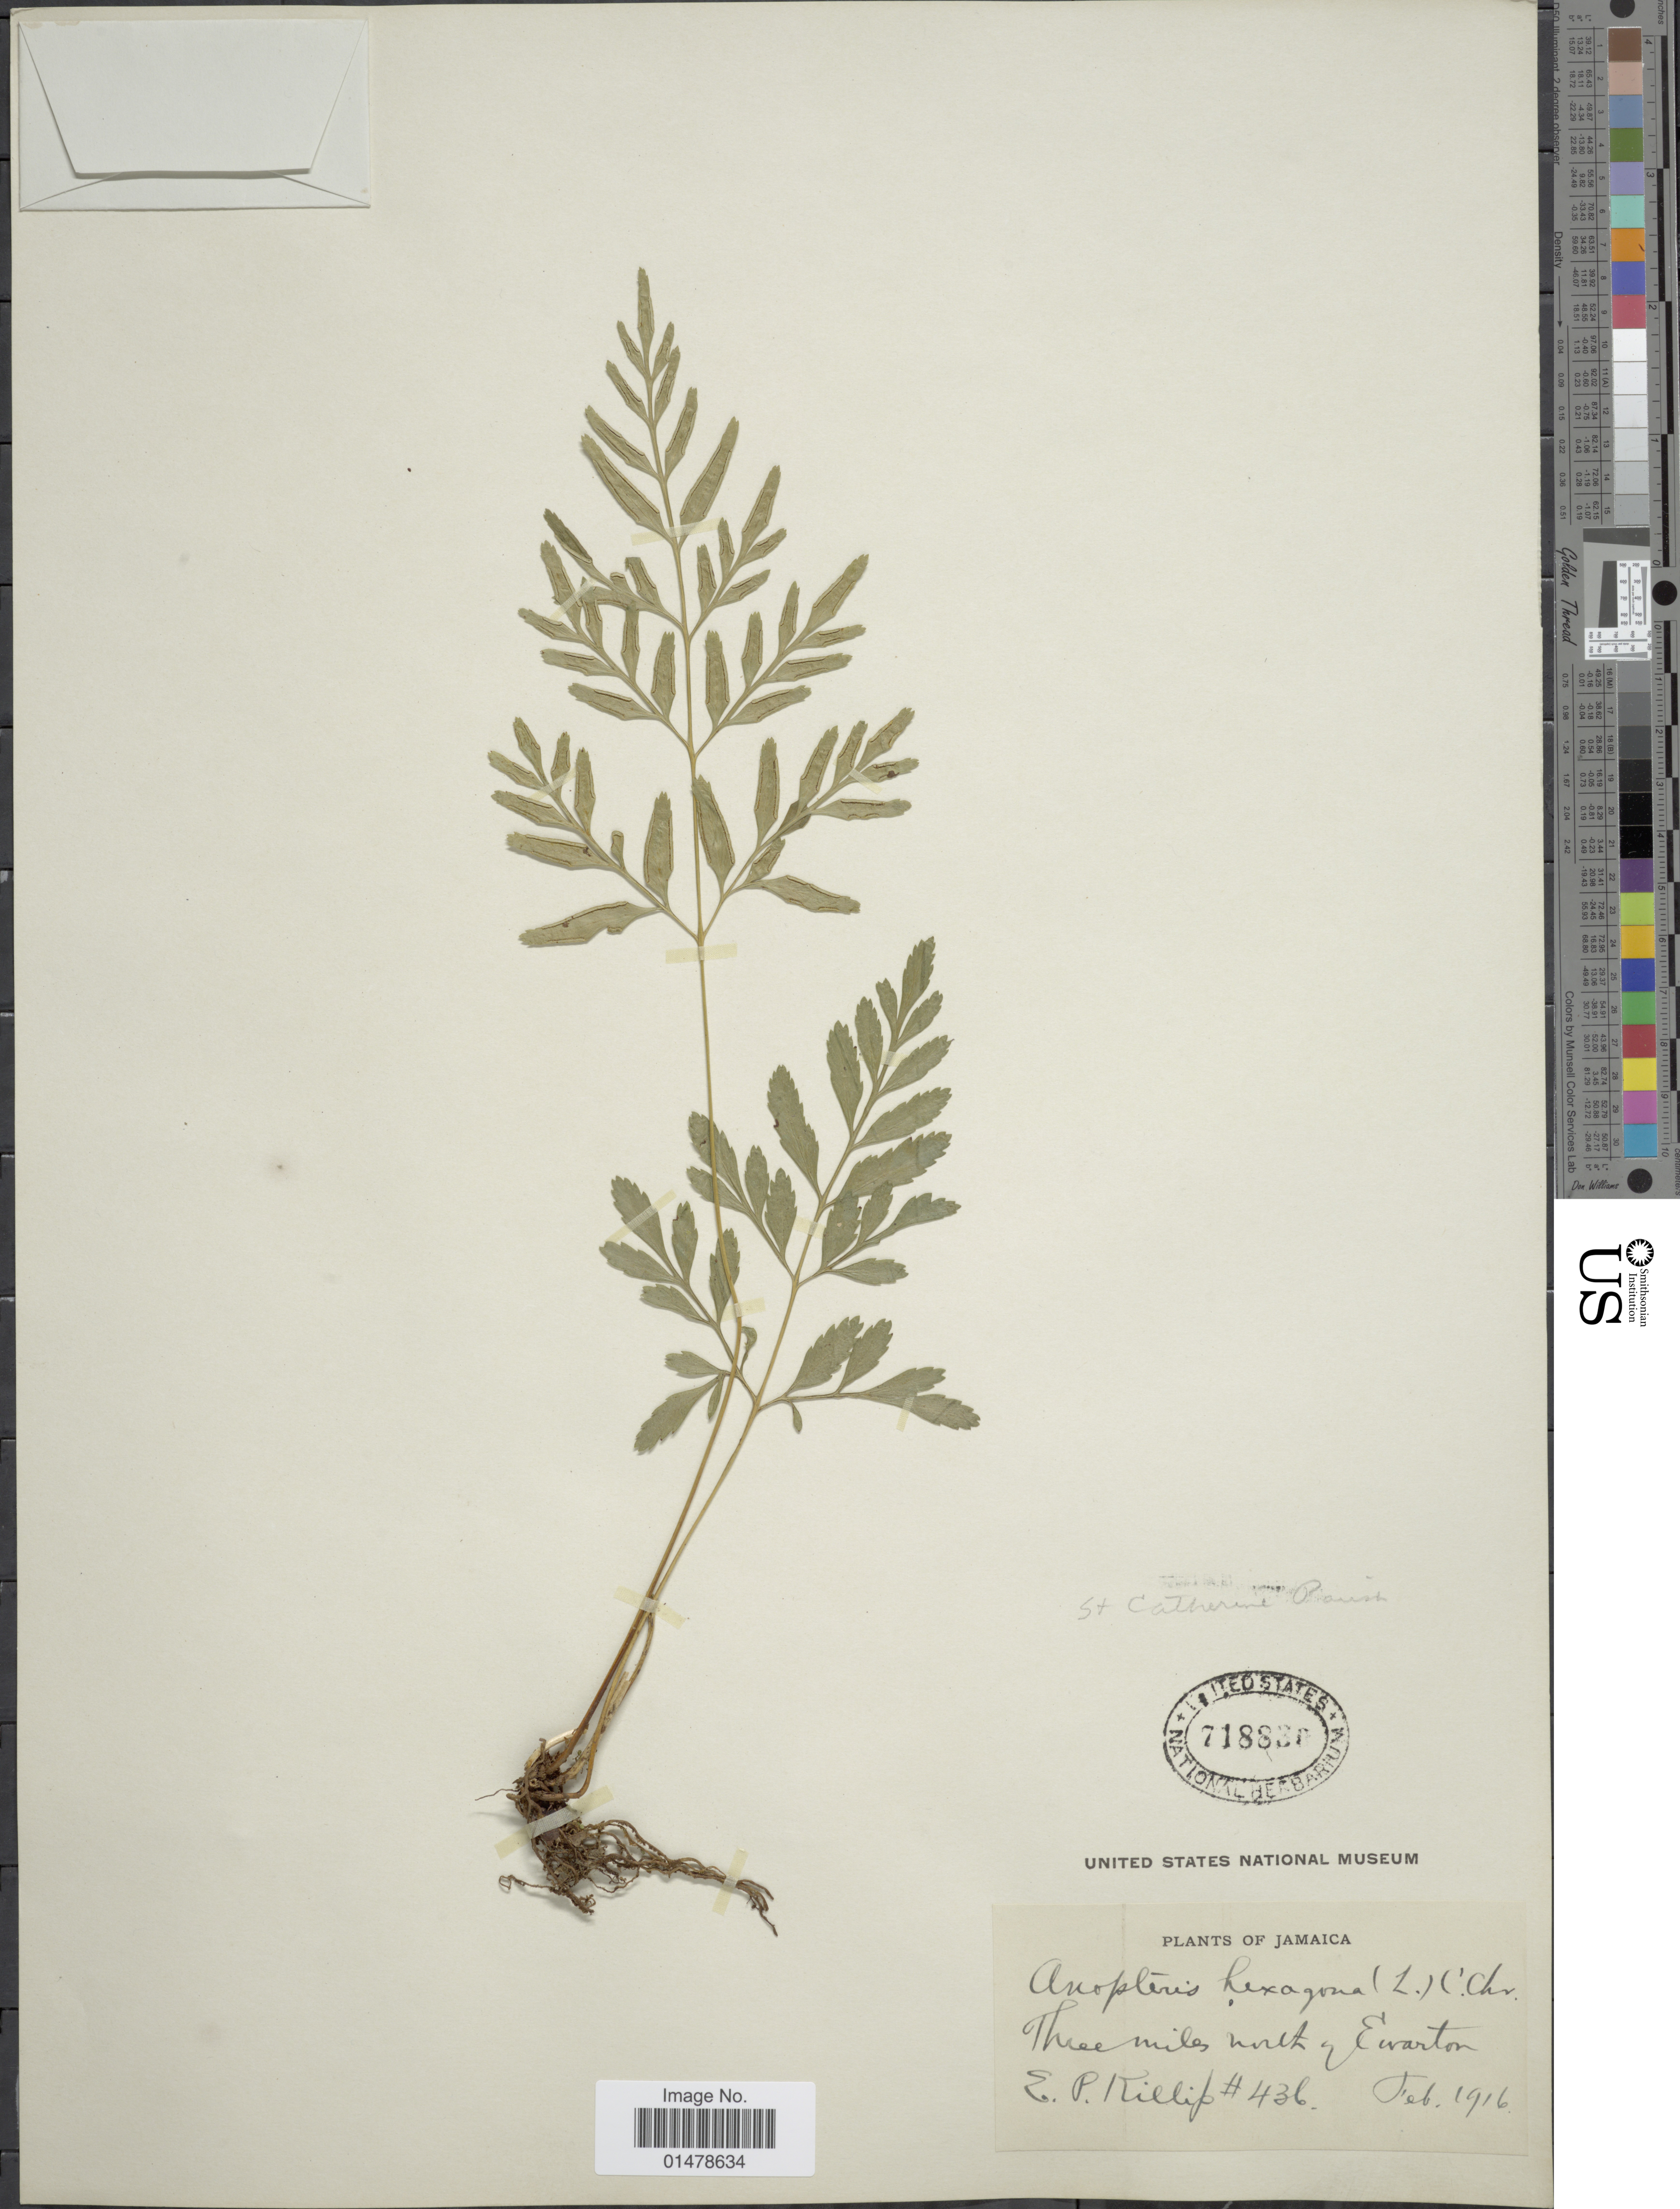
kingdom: Plantae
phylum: Tracheophyta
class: Polypodiopsida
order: Polypodiales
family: Pteridaceae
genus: Pteris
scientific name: Pteris hexagona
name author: (L.) Proctor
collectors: E. P. Killip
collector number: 436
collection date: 1916-02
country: Jamaica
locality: Three miles north of Ewarton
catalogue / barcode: US 718830